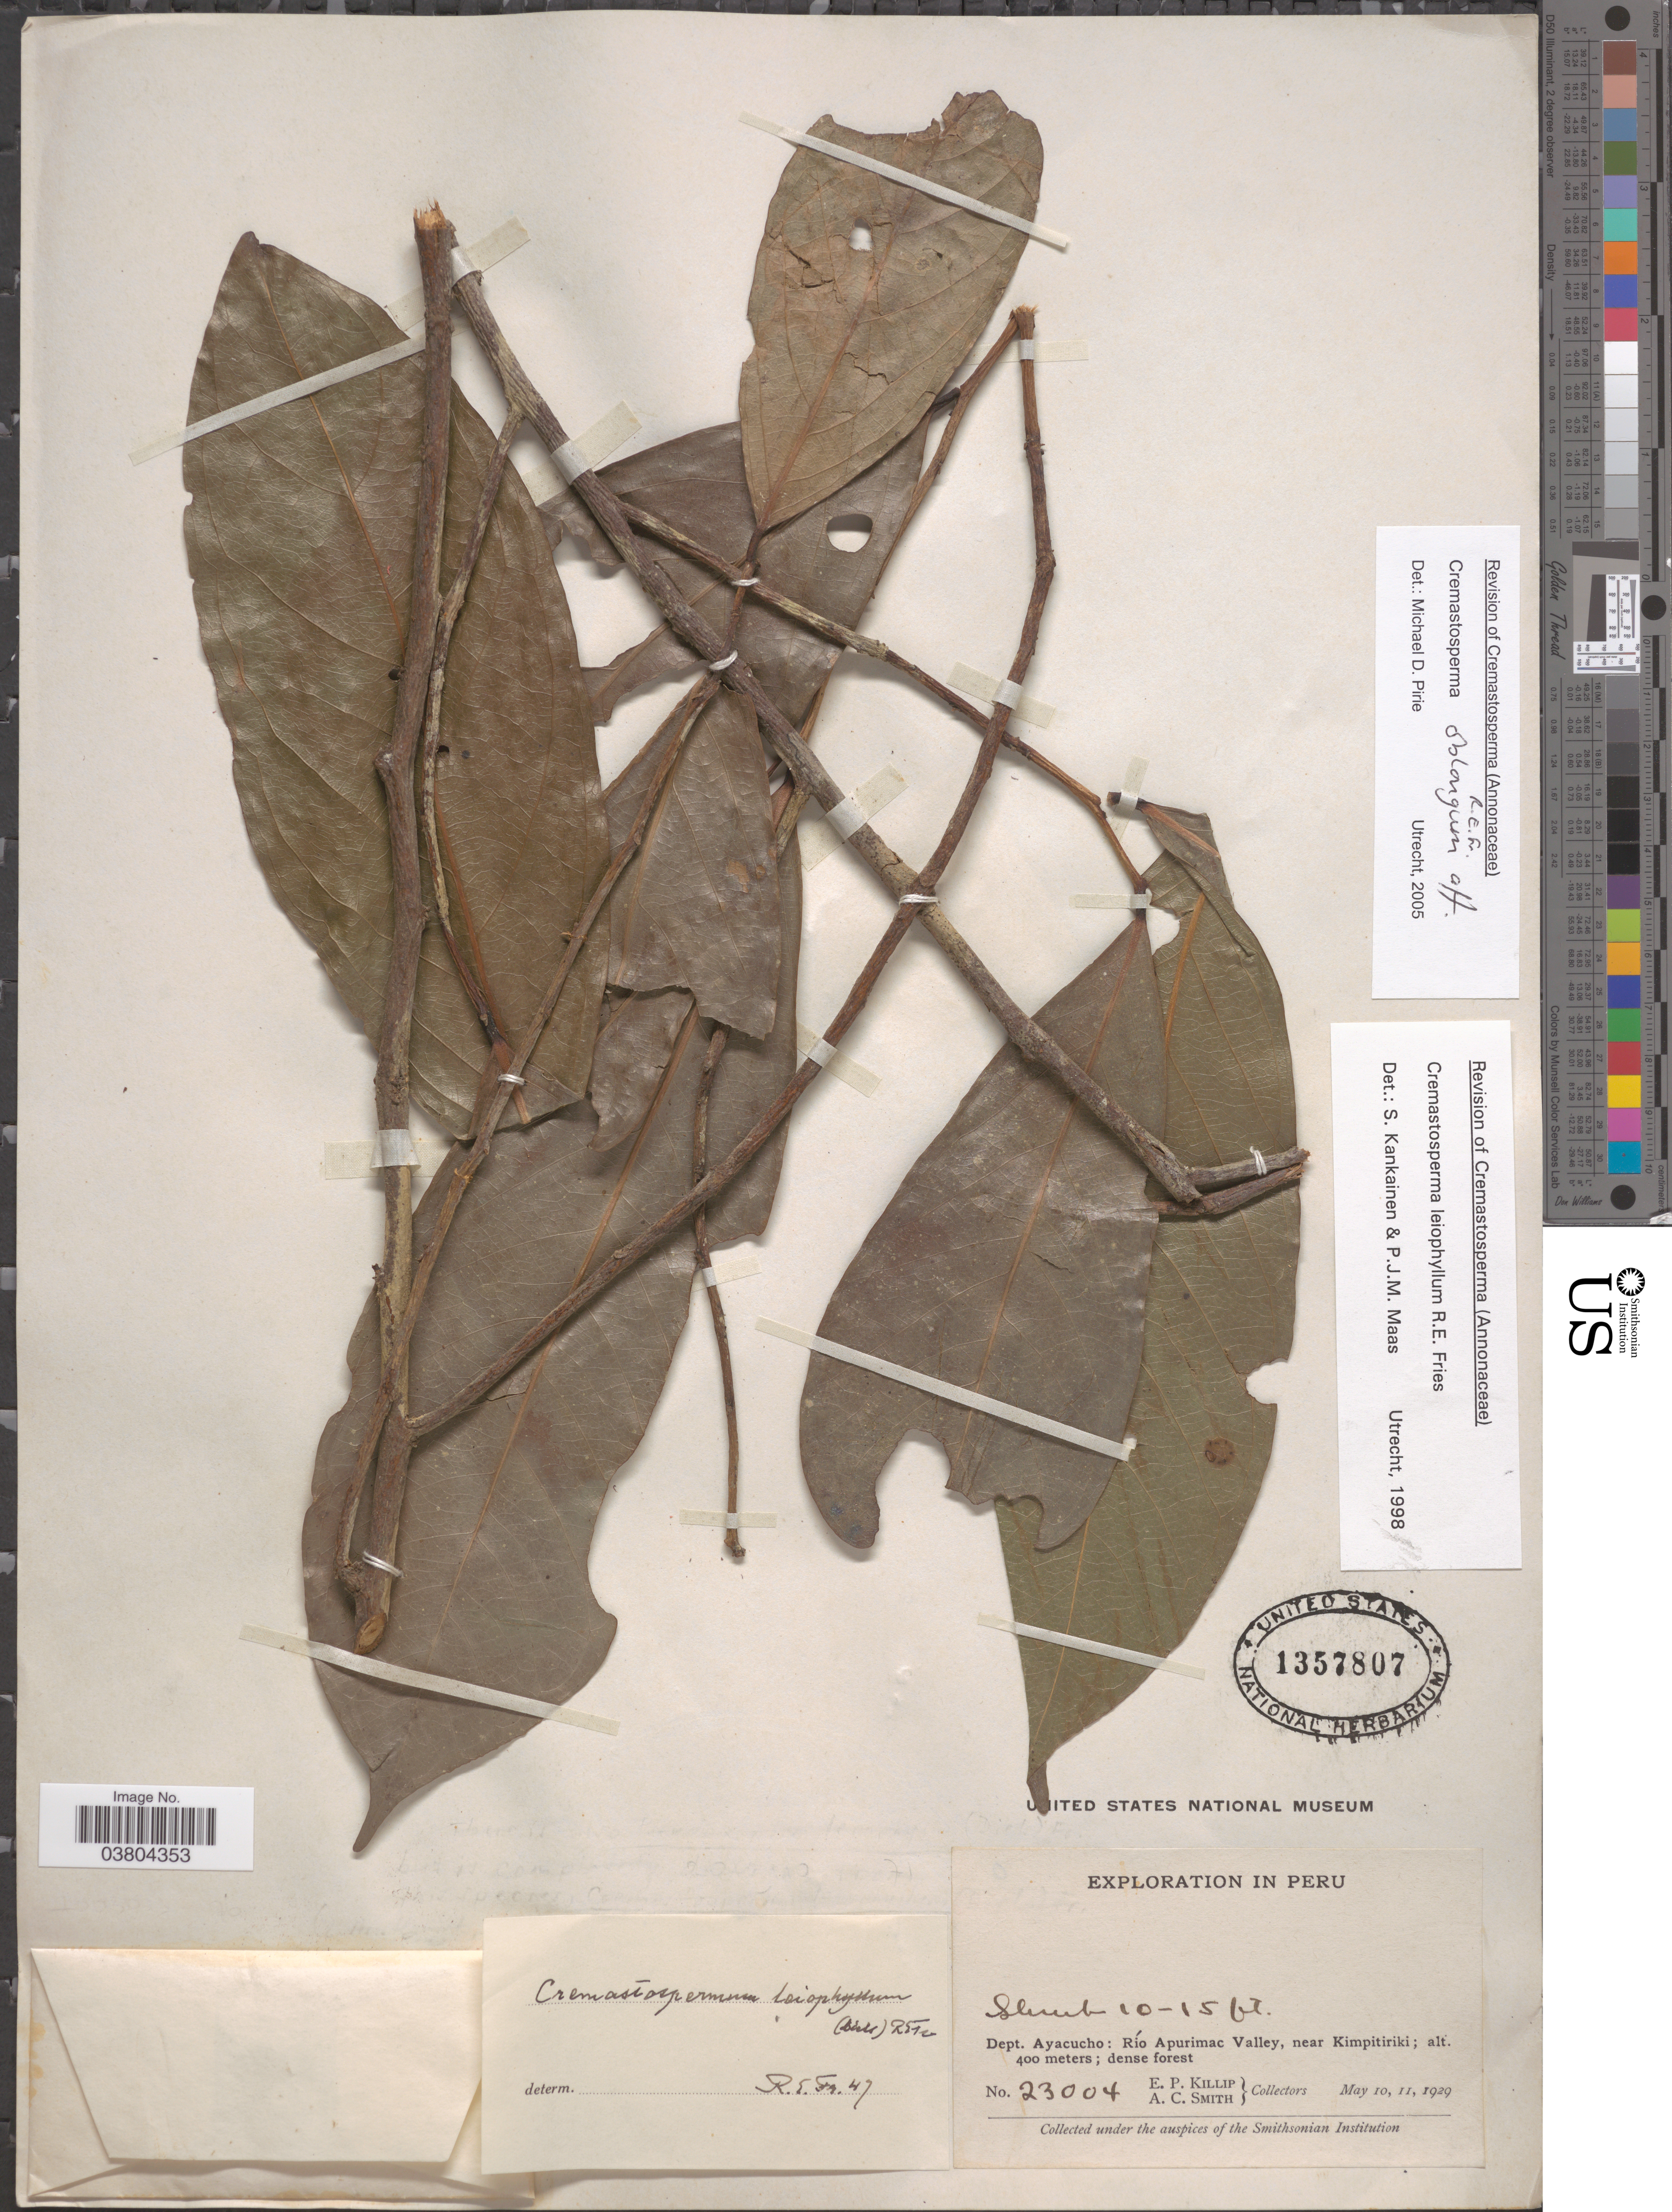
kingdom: Plantae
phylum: Tracheophyta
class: Magnoliopsida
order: Magnoliales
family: Annonaceae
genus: Cremastosperma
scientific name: Cremastosperma oblongum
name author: R.E. Fr.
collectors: E. P. Killip & A. C. Smith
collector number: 23004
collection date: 1929-05-10/1929-05-11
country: Peru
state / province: Ayacucho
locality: Dept. Ayacucho; Río Apurimac Valley, near Kimpitiriki.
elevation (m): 400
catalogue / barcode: US 1357807